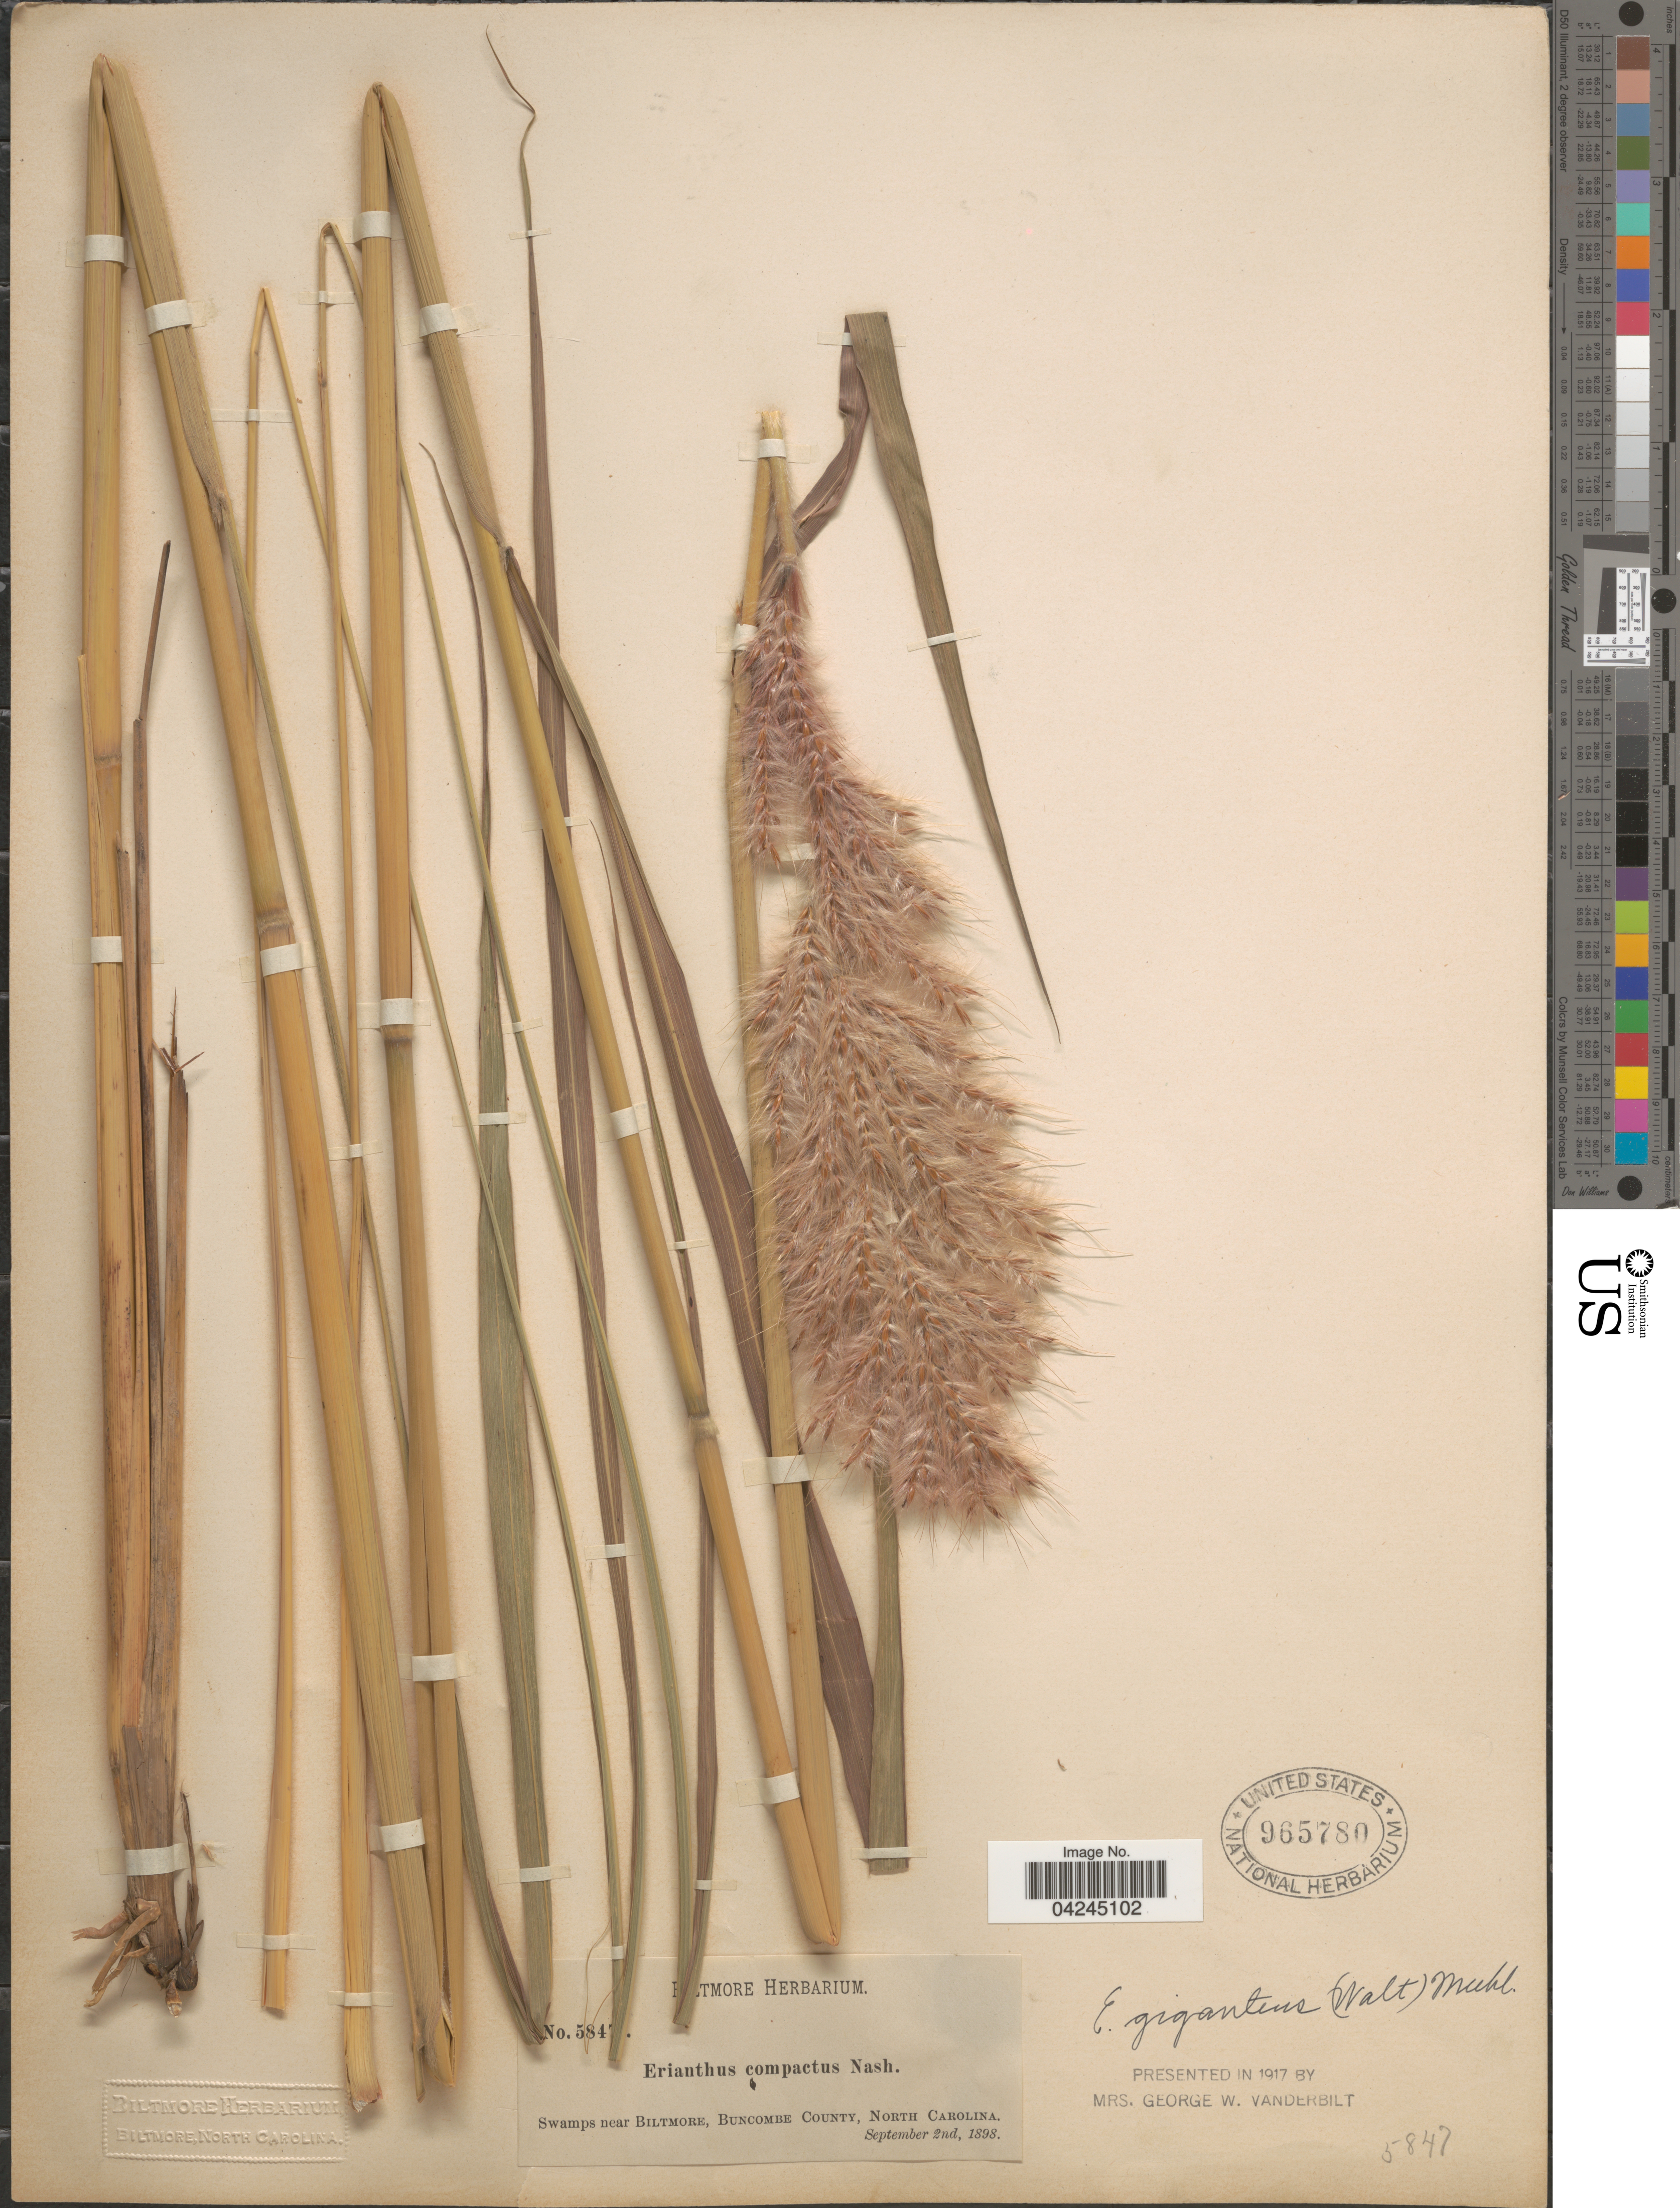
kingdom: Plantae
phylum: Tracheophyta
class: Liliopsida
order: Poales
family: Poaceae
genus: Erianthus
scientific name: Erianthus giganteus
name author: (Walter) P. Beauv.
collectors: ex herb. Biltmore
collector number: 584!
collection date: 1898-09-02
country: United States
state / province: North Carolina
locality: Swamps near Biltmore, Buncombe County.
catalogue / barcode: US 965780